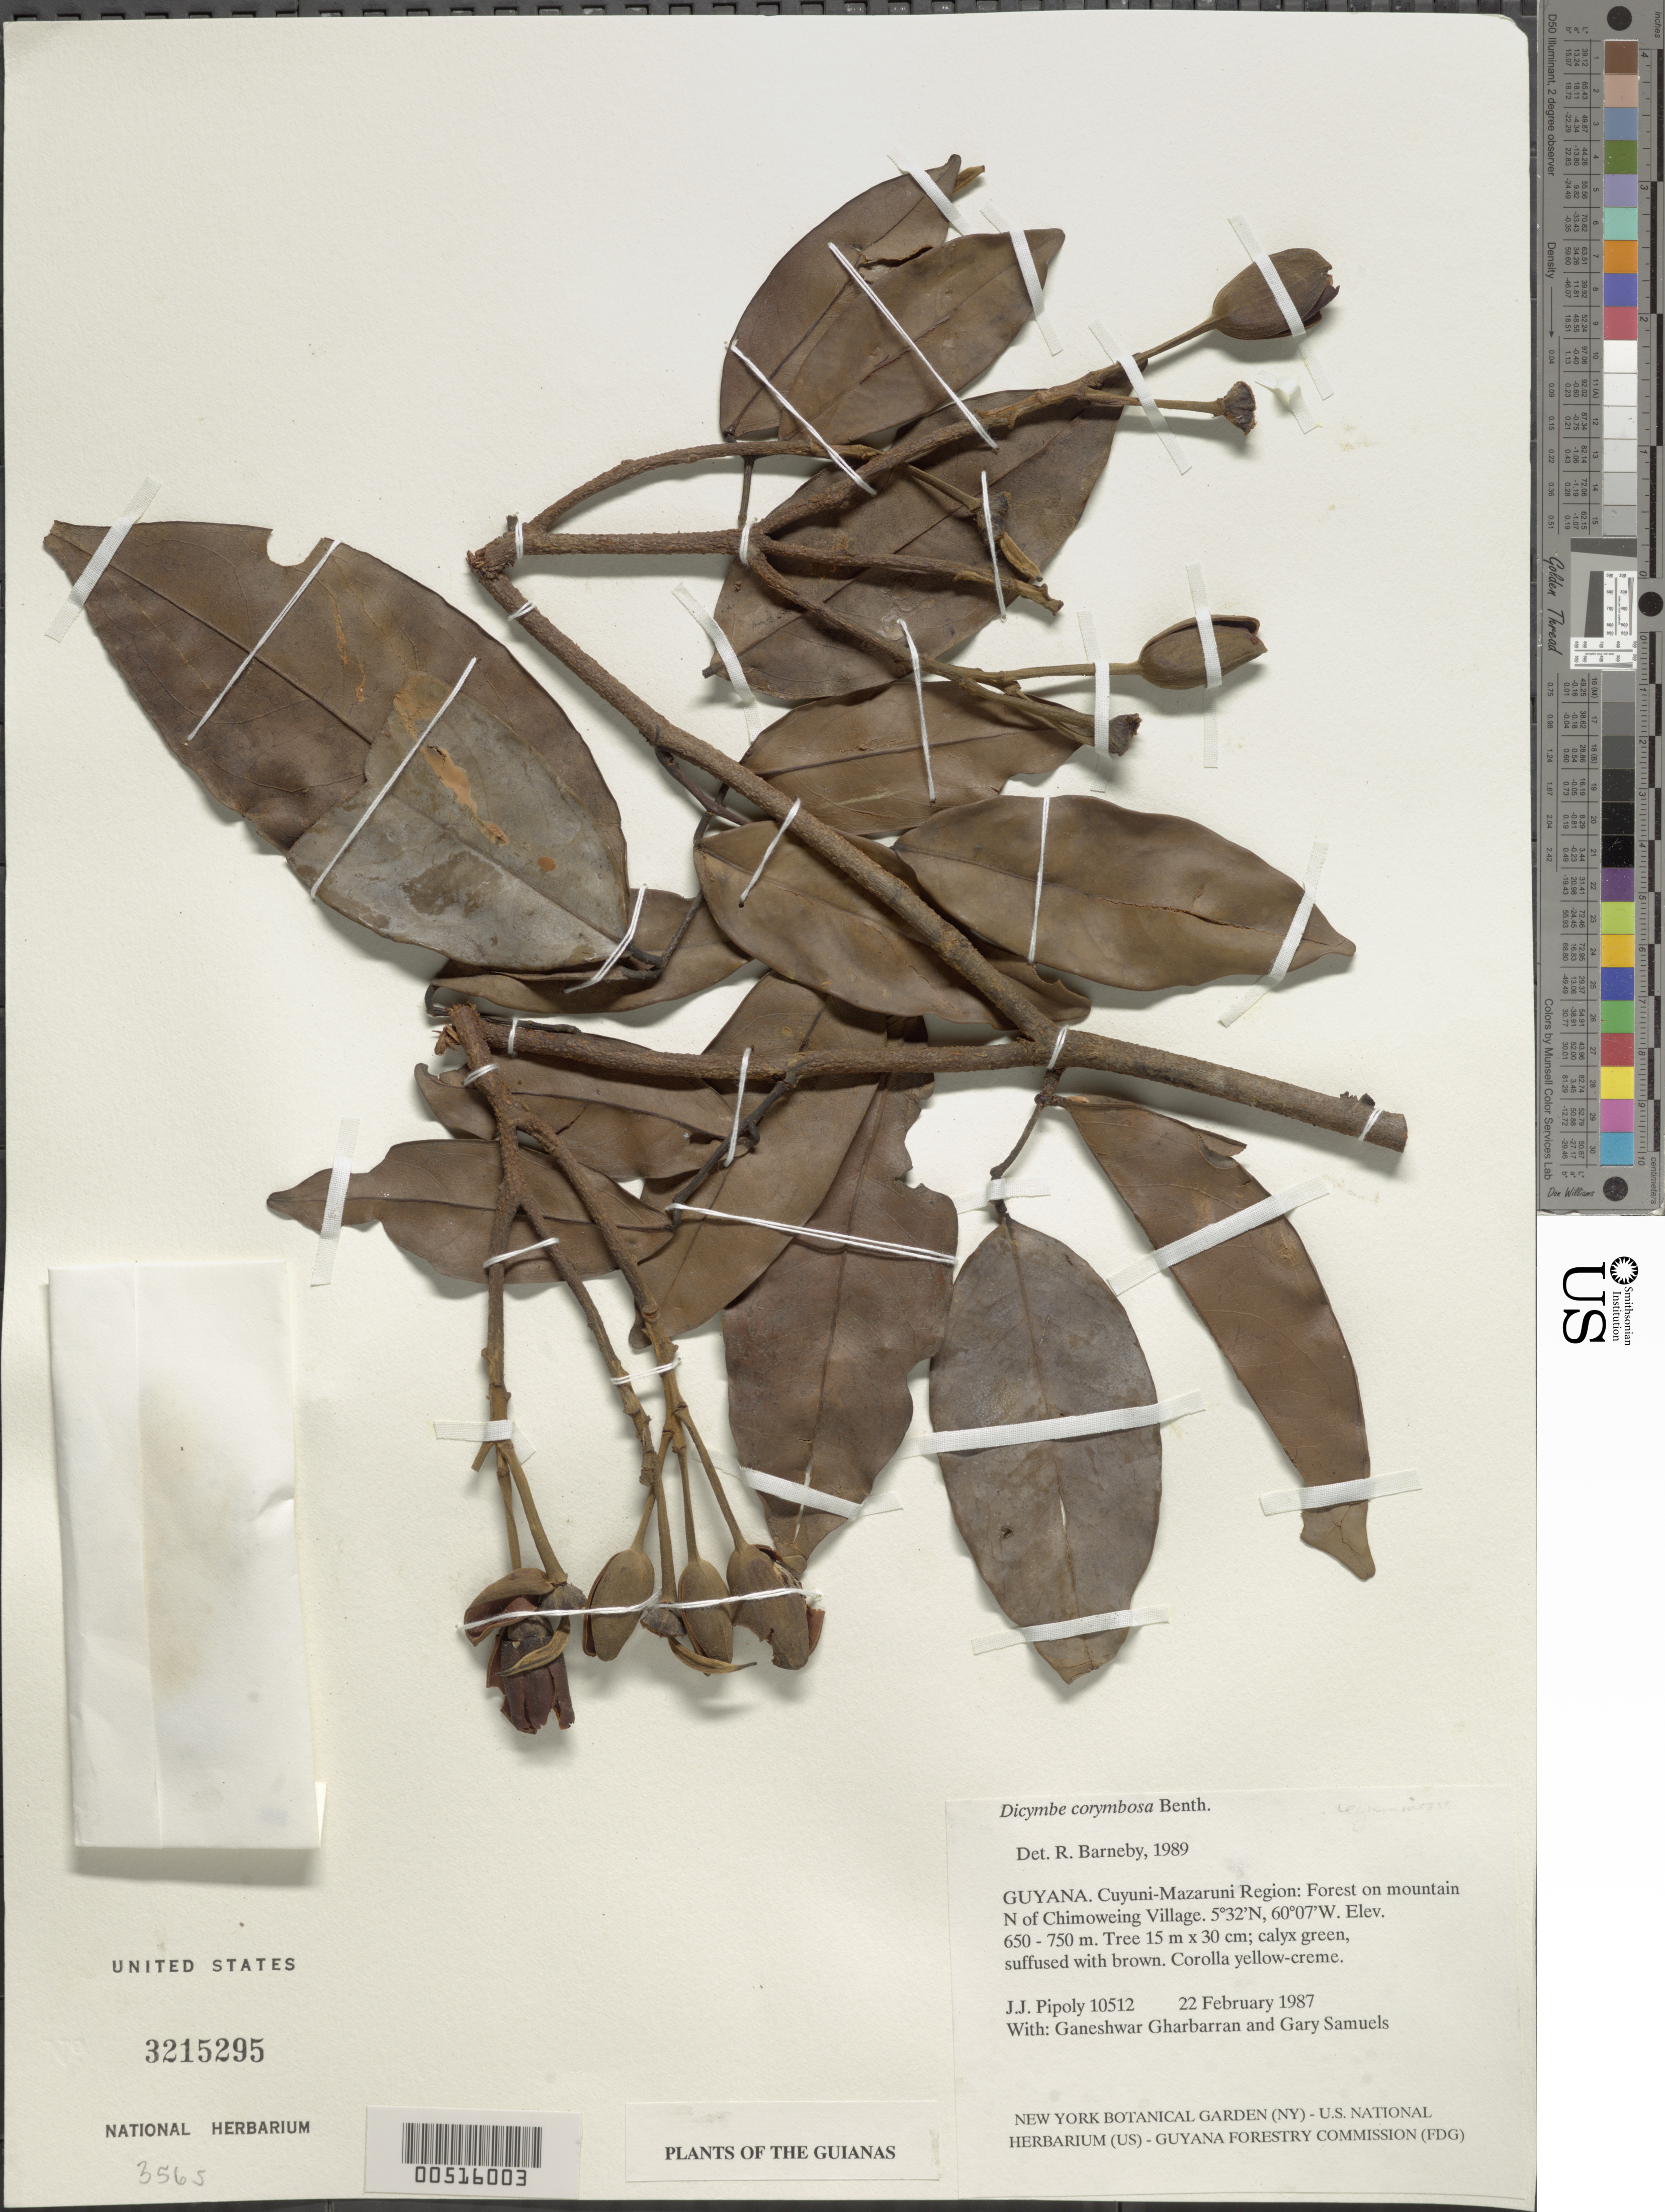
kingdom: Plantae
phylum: Tracheophyta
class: Magnoliopsida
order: Fabales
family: Fabaceae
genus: Dicymbe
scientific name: Dicymbe corymbosa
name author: Spruce ex Benth.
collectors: J. J. Pipoly, G. Gharbarran & G. Samuels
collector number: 10512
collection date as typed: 22 Feb 1987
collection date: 1987-02-22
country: Guyana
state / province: Cuyuni-mazaruni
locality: N of chimoweing village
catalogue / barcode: US 3215295